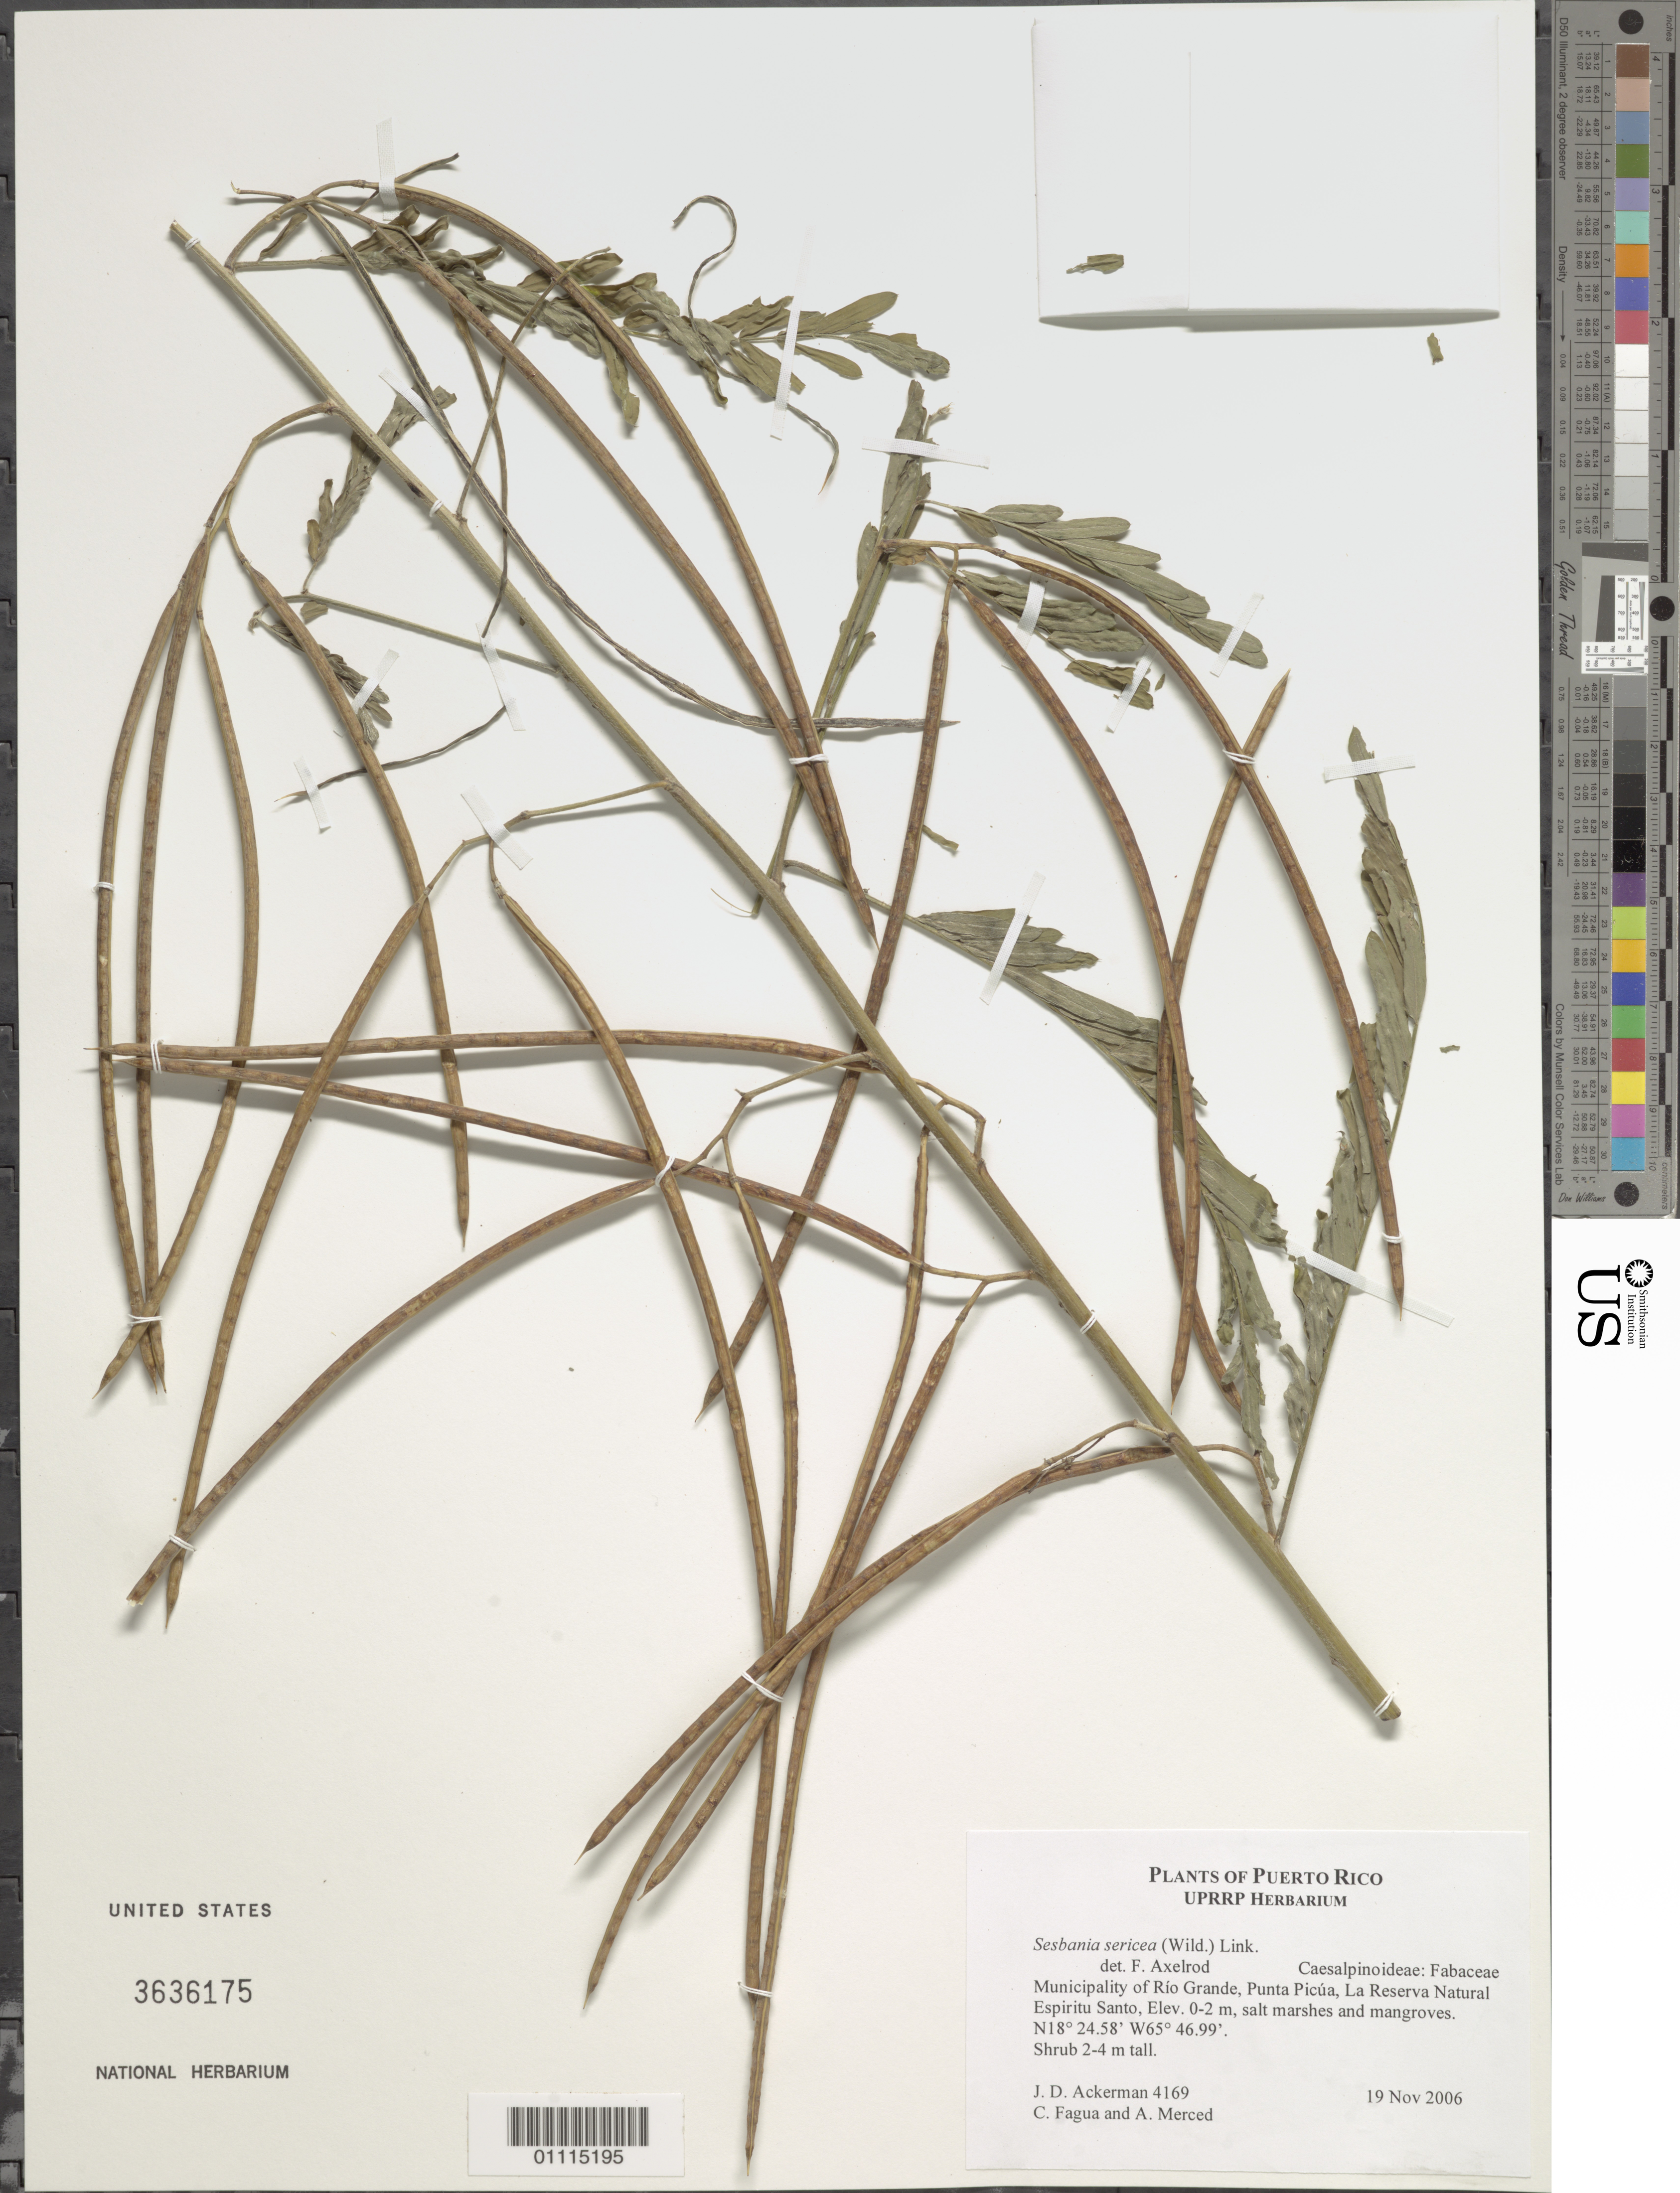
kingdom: Plantae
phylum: Tracheophyta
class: Magnoliopsida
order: Fabales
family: Fabaceae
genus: Sesbania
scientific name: Sesbania sericea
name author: (Willd.) Link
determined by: Axelrod, F. S.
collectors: J. D. Ackerman, C. Fagua & A. Merced Alejandro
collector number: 4169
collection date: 2006-11-19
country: Puerto Rico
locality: Mun. Río Grande, Punta Picúa, La Reserva Natural Espiritu Santo.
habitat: Salt marshes and mangroves.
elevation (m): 0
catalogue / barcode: US 3636175